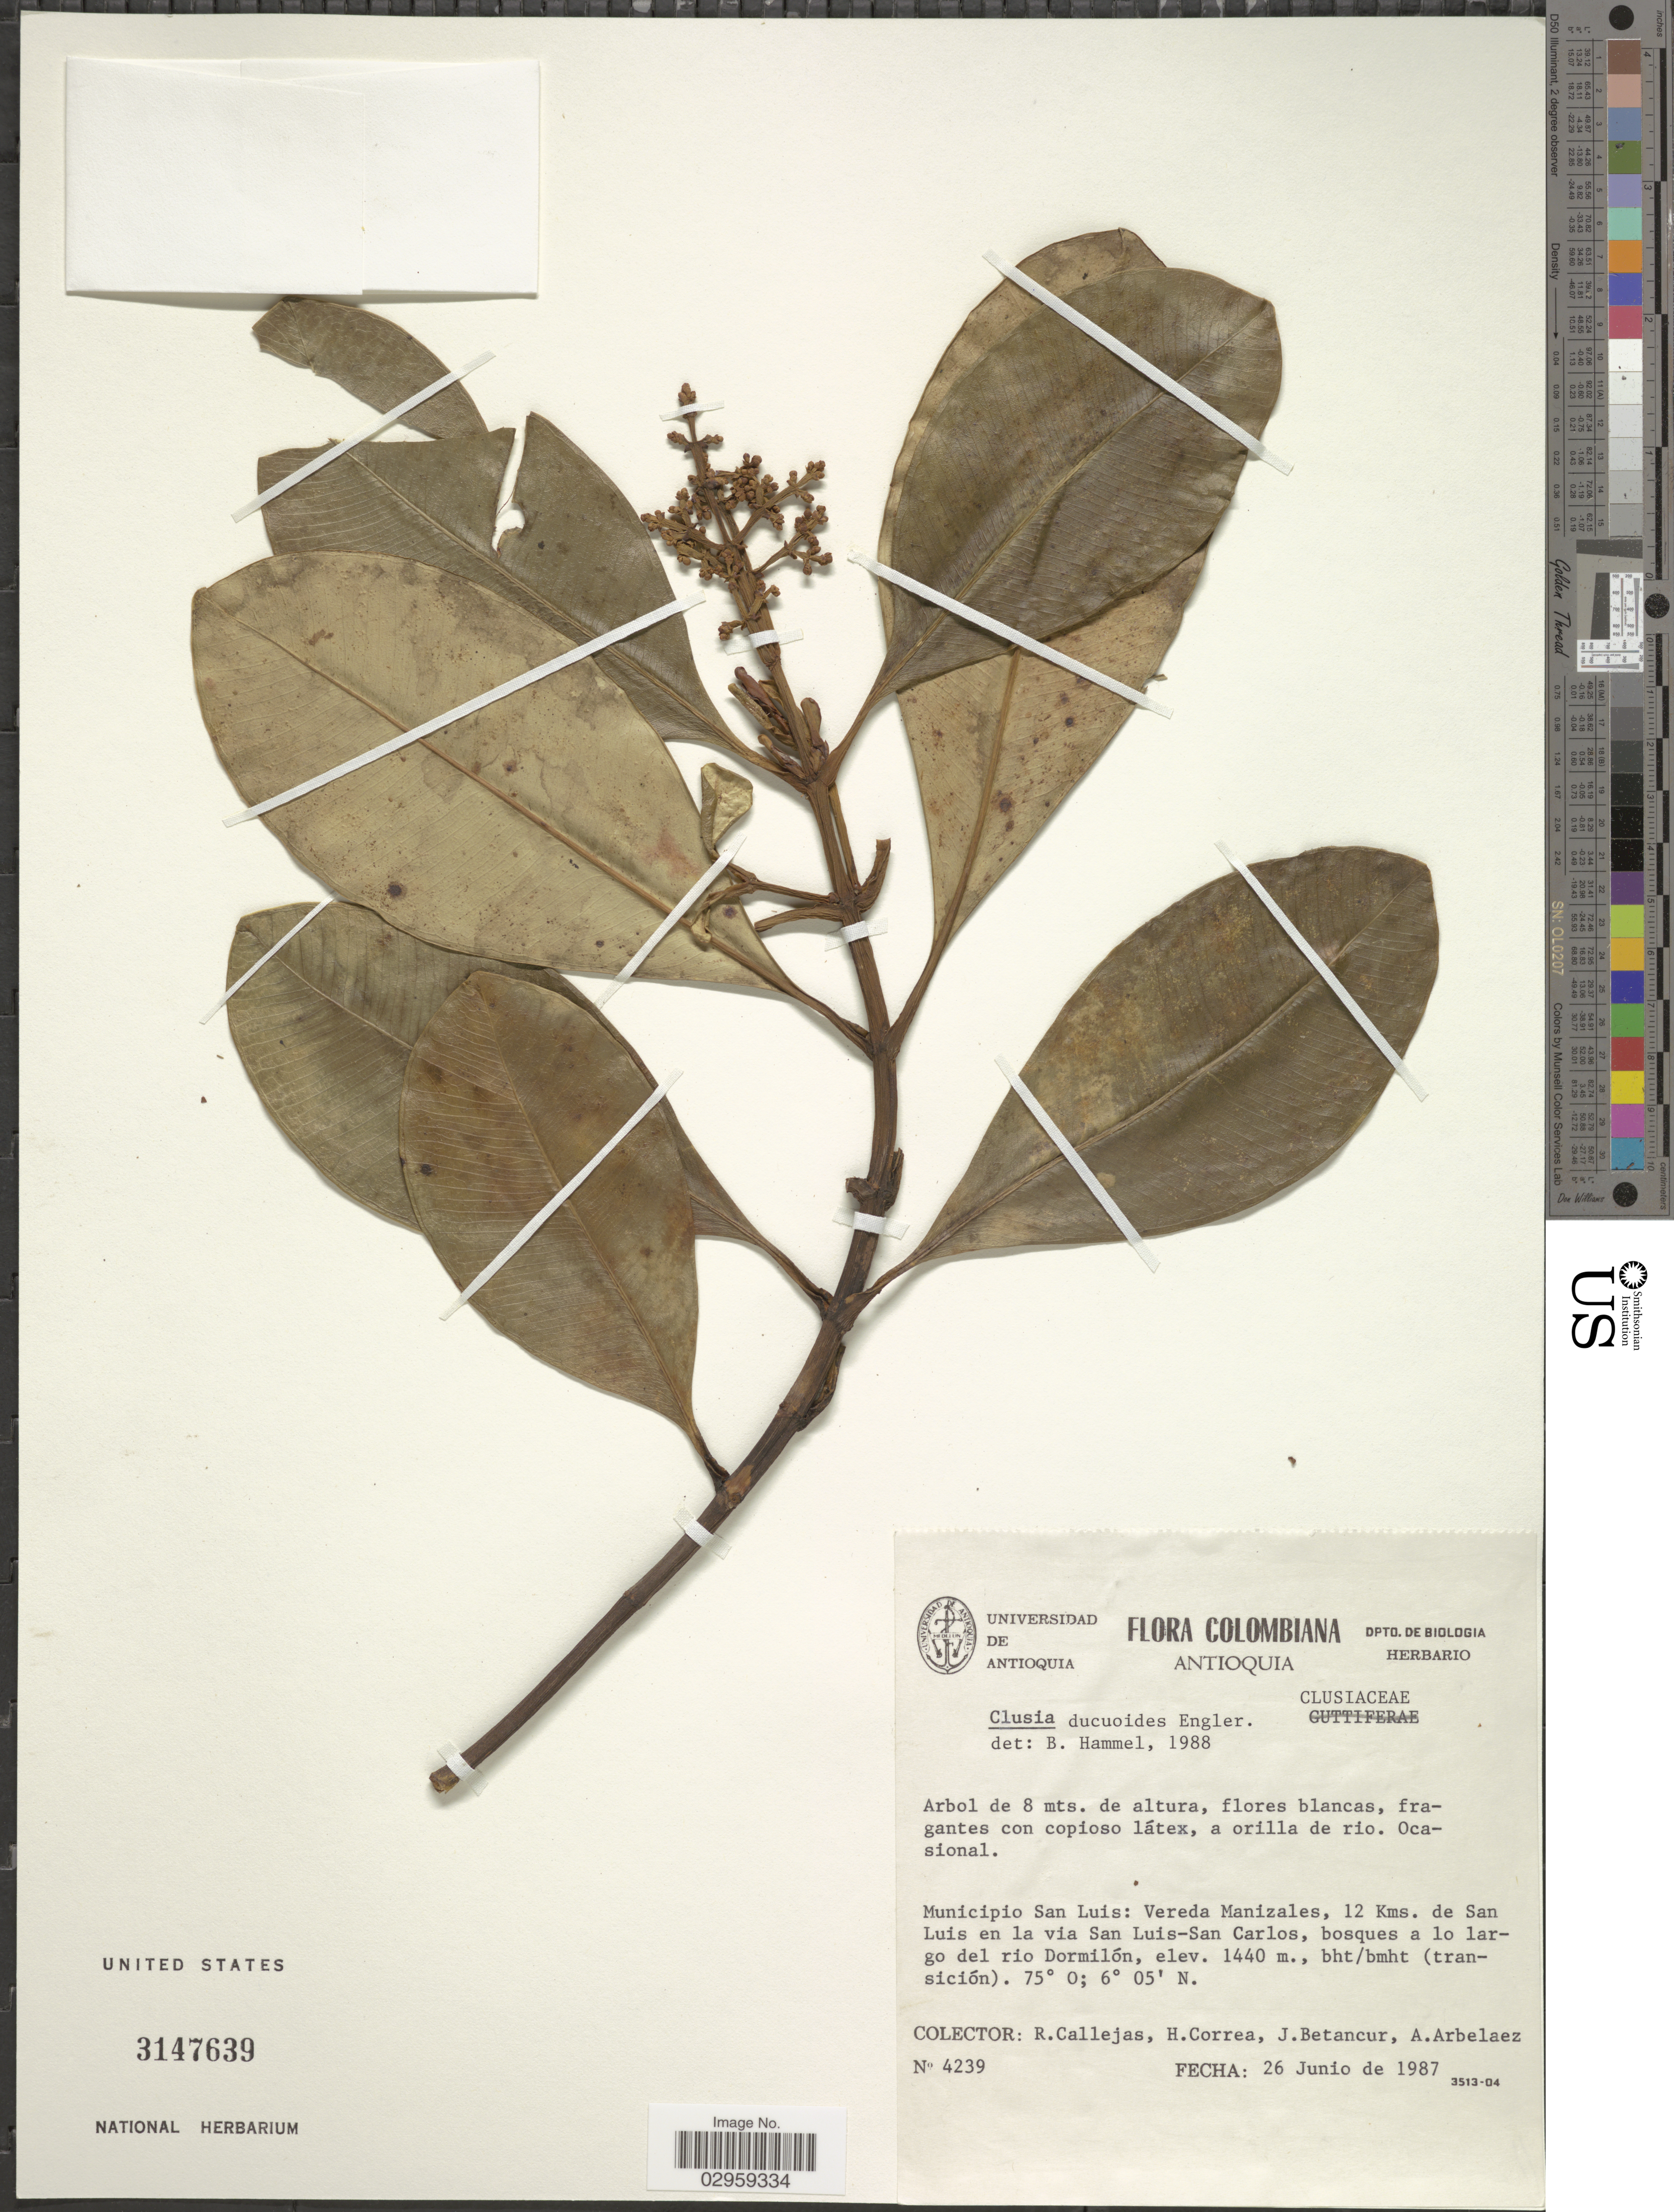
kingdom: Plantae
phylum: Tracheophyta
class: Magnoliopsida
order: Malpighiales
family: Clusiaceae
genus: Clusia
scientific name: Clusia ducuoides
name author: Engl.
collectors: R. Callejas, H. Correa, J. Betancur & A. Arbelaez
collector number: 4239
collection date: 1987-06-26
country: Colombia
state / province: Antioquia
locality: Municipio San Luis: Vereda Manizales, 12 Kms. de San Luis en la via San Luis-San Carlos, bosques a lo largo del río Dormilón.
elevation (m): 1440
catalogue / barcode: US 3147639